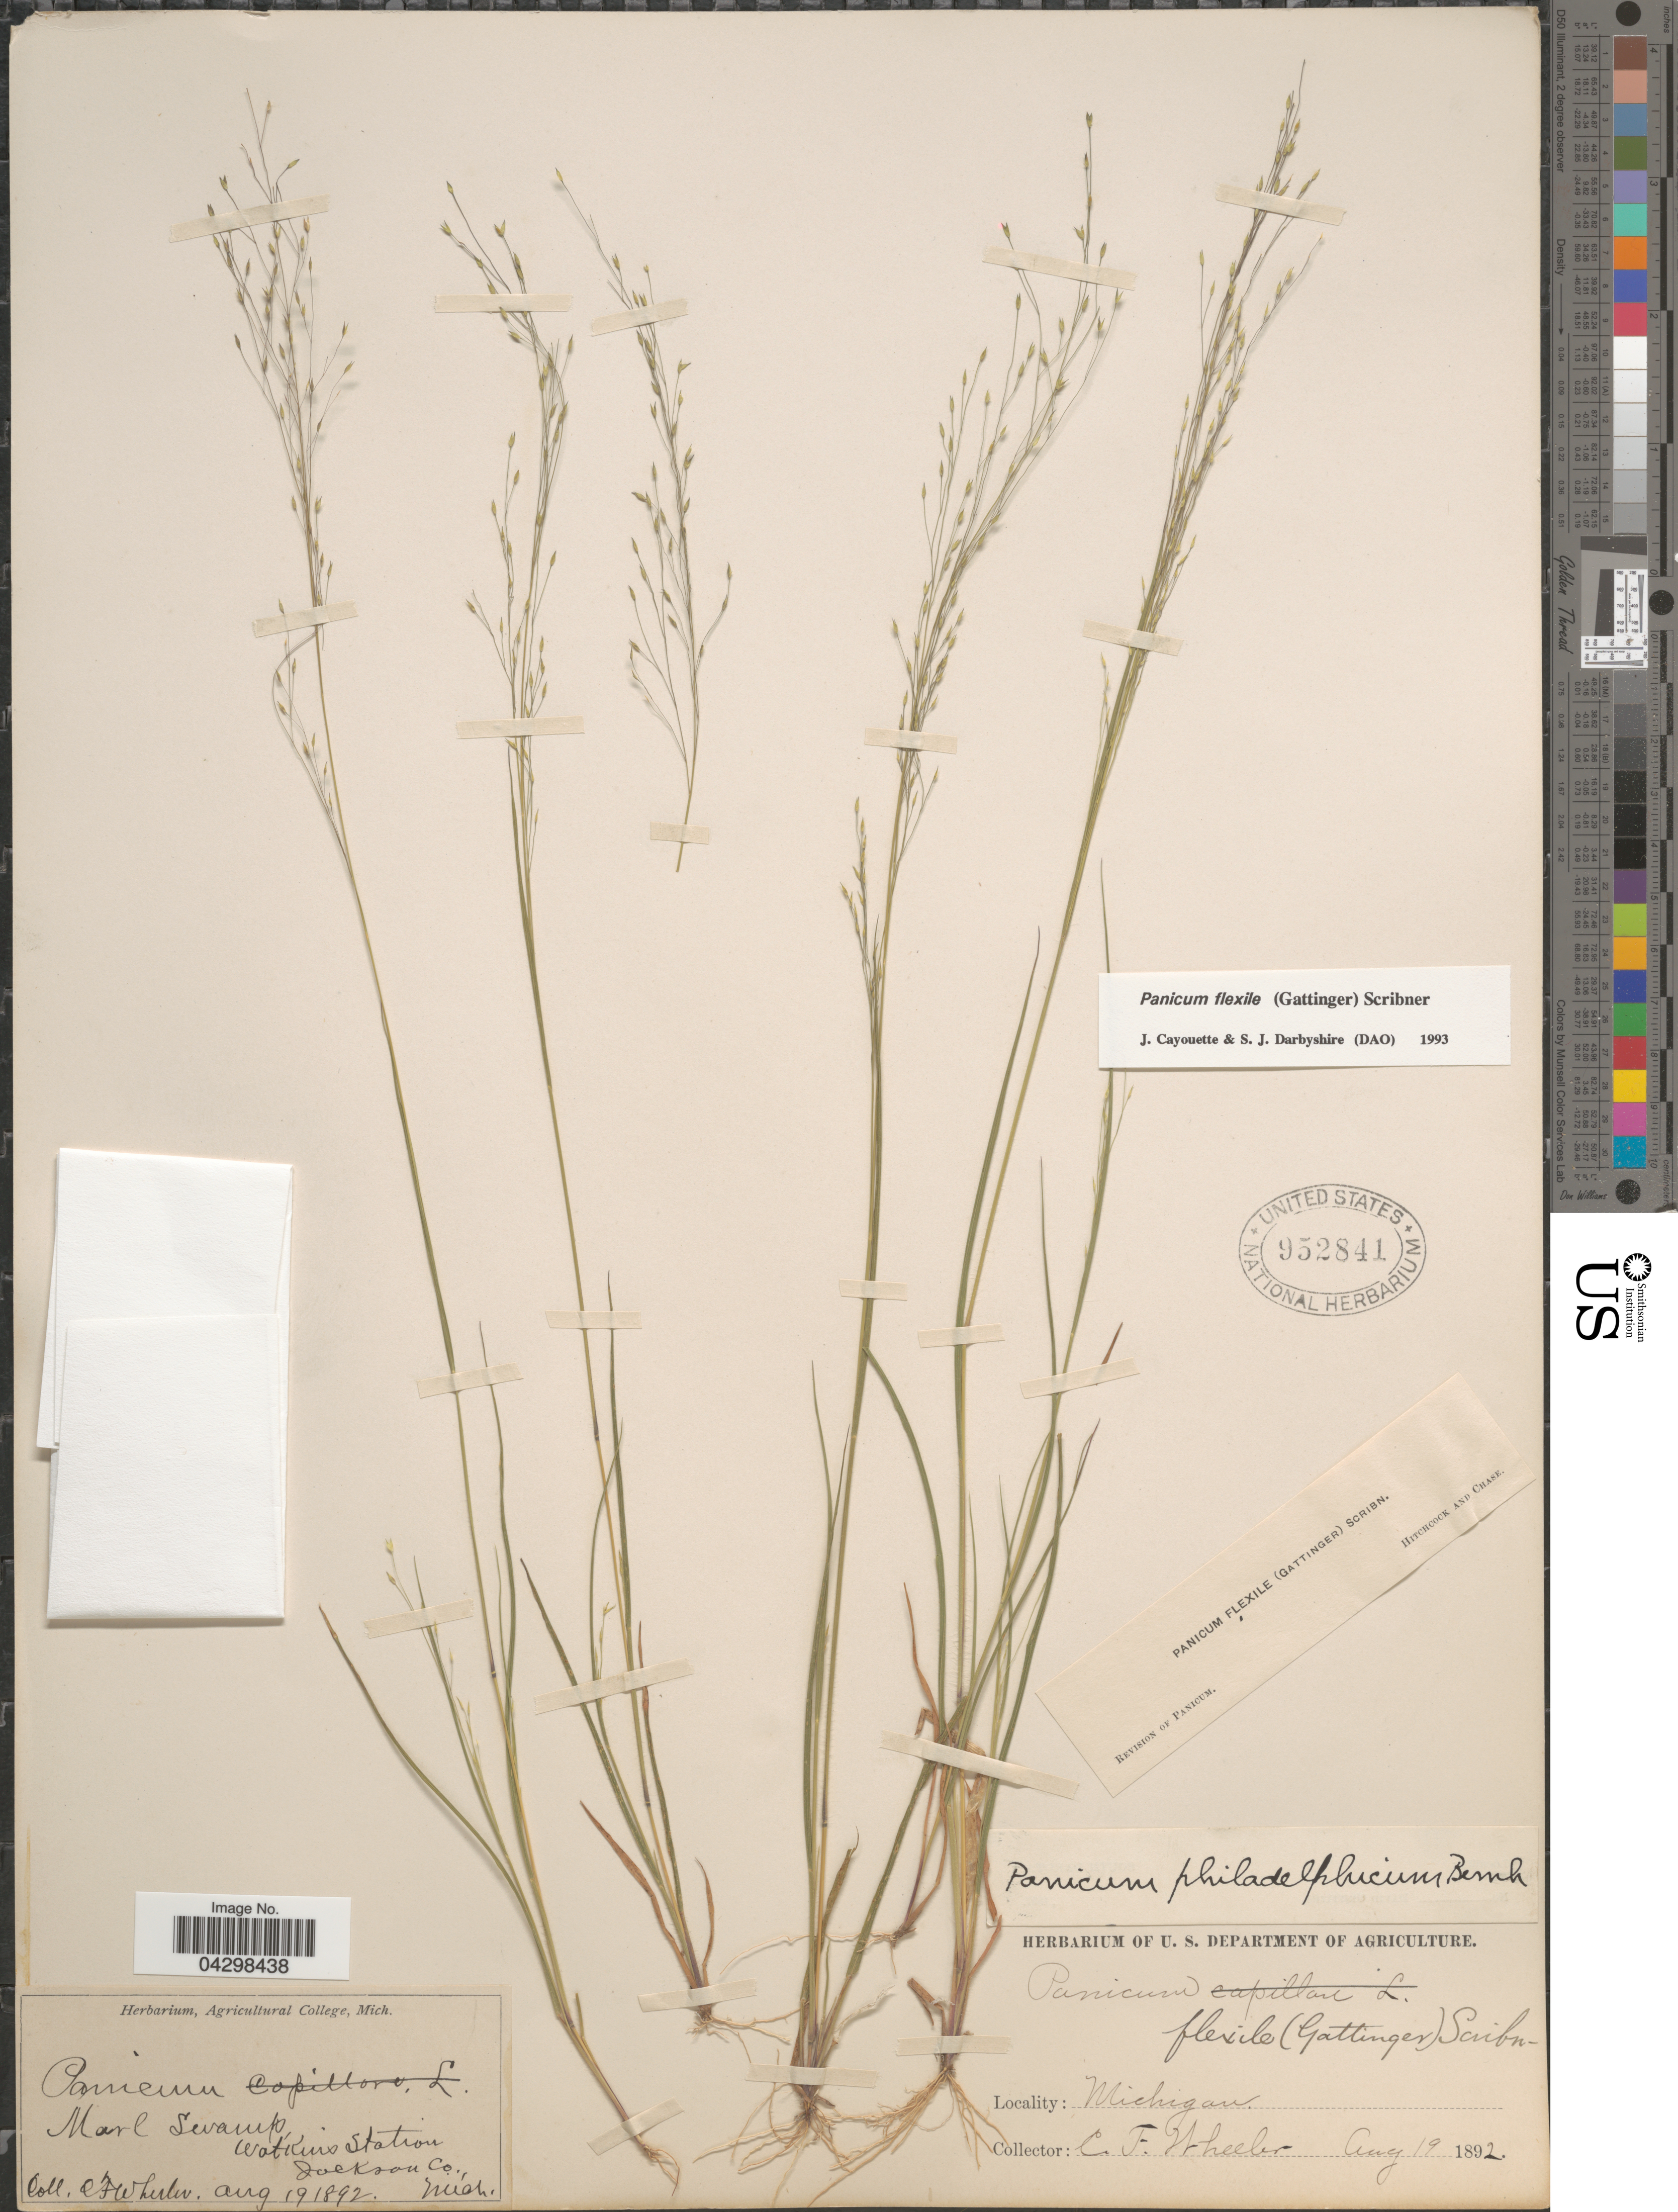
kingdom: Plantae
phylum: Tracheophyta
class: Liliopsida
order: Poales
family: Poaceae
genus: Panicum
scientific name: Panicum flexile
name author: (Gatt.) Scribn.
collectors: C. Wheeler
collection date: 1892-08-19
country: United States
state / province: Michigan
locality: Marl Swamp, WatKins Station. Jackson Co.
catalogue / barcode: US 952841